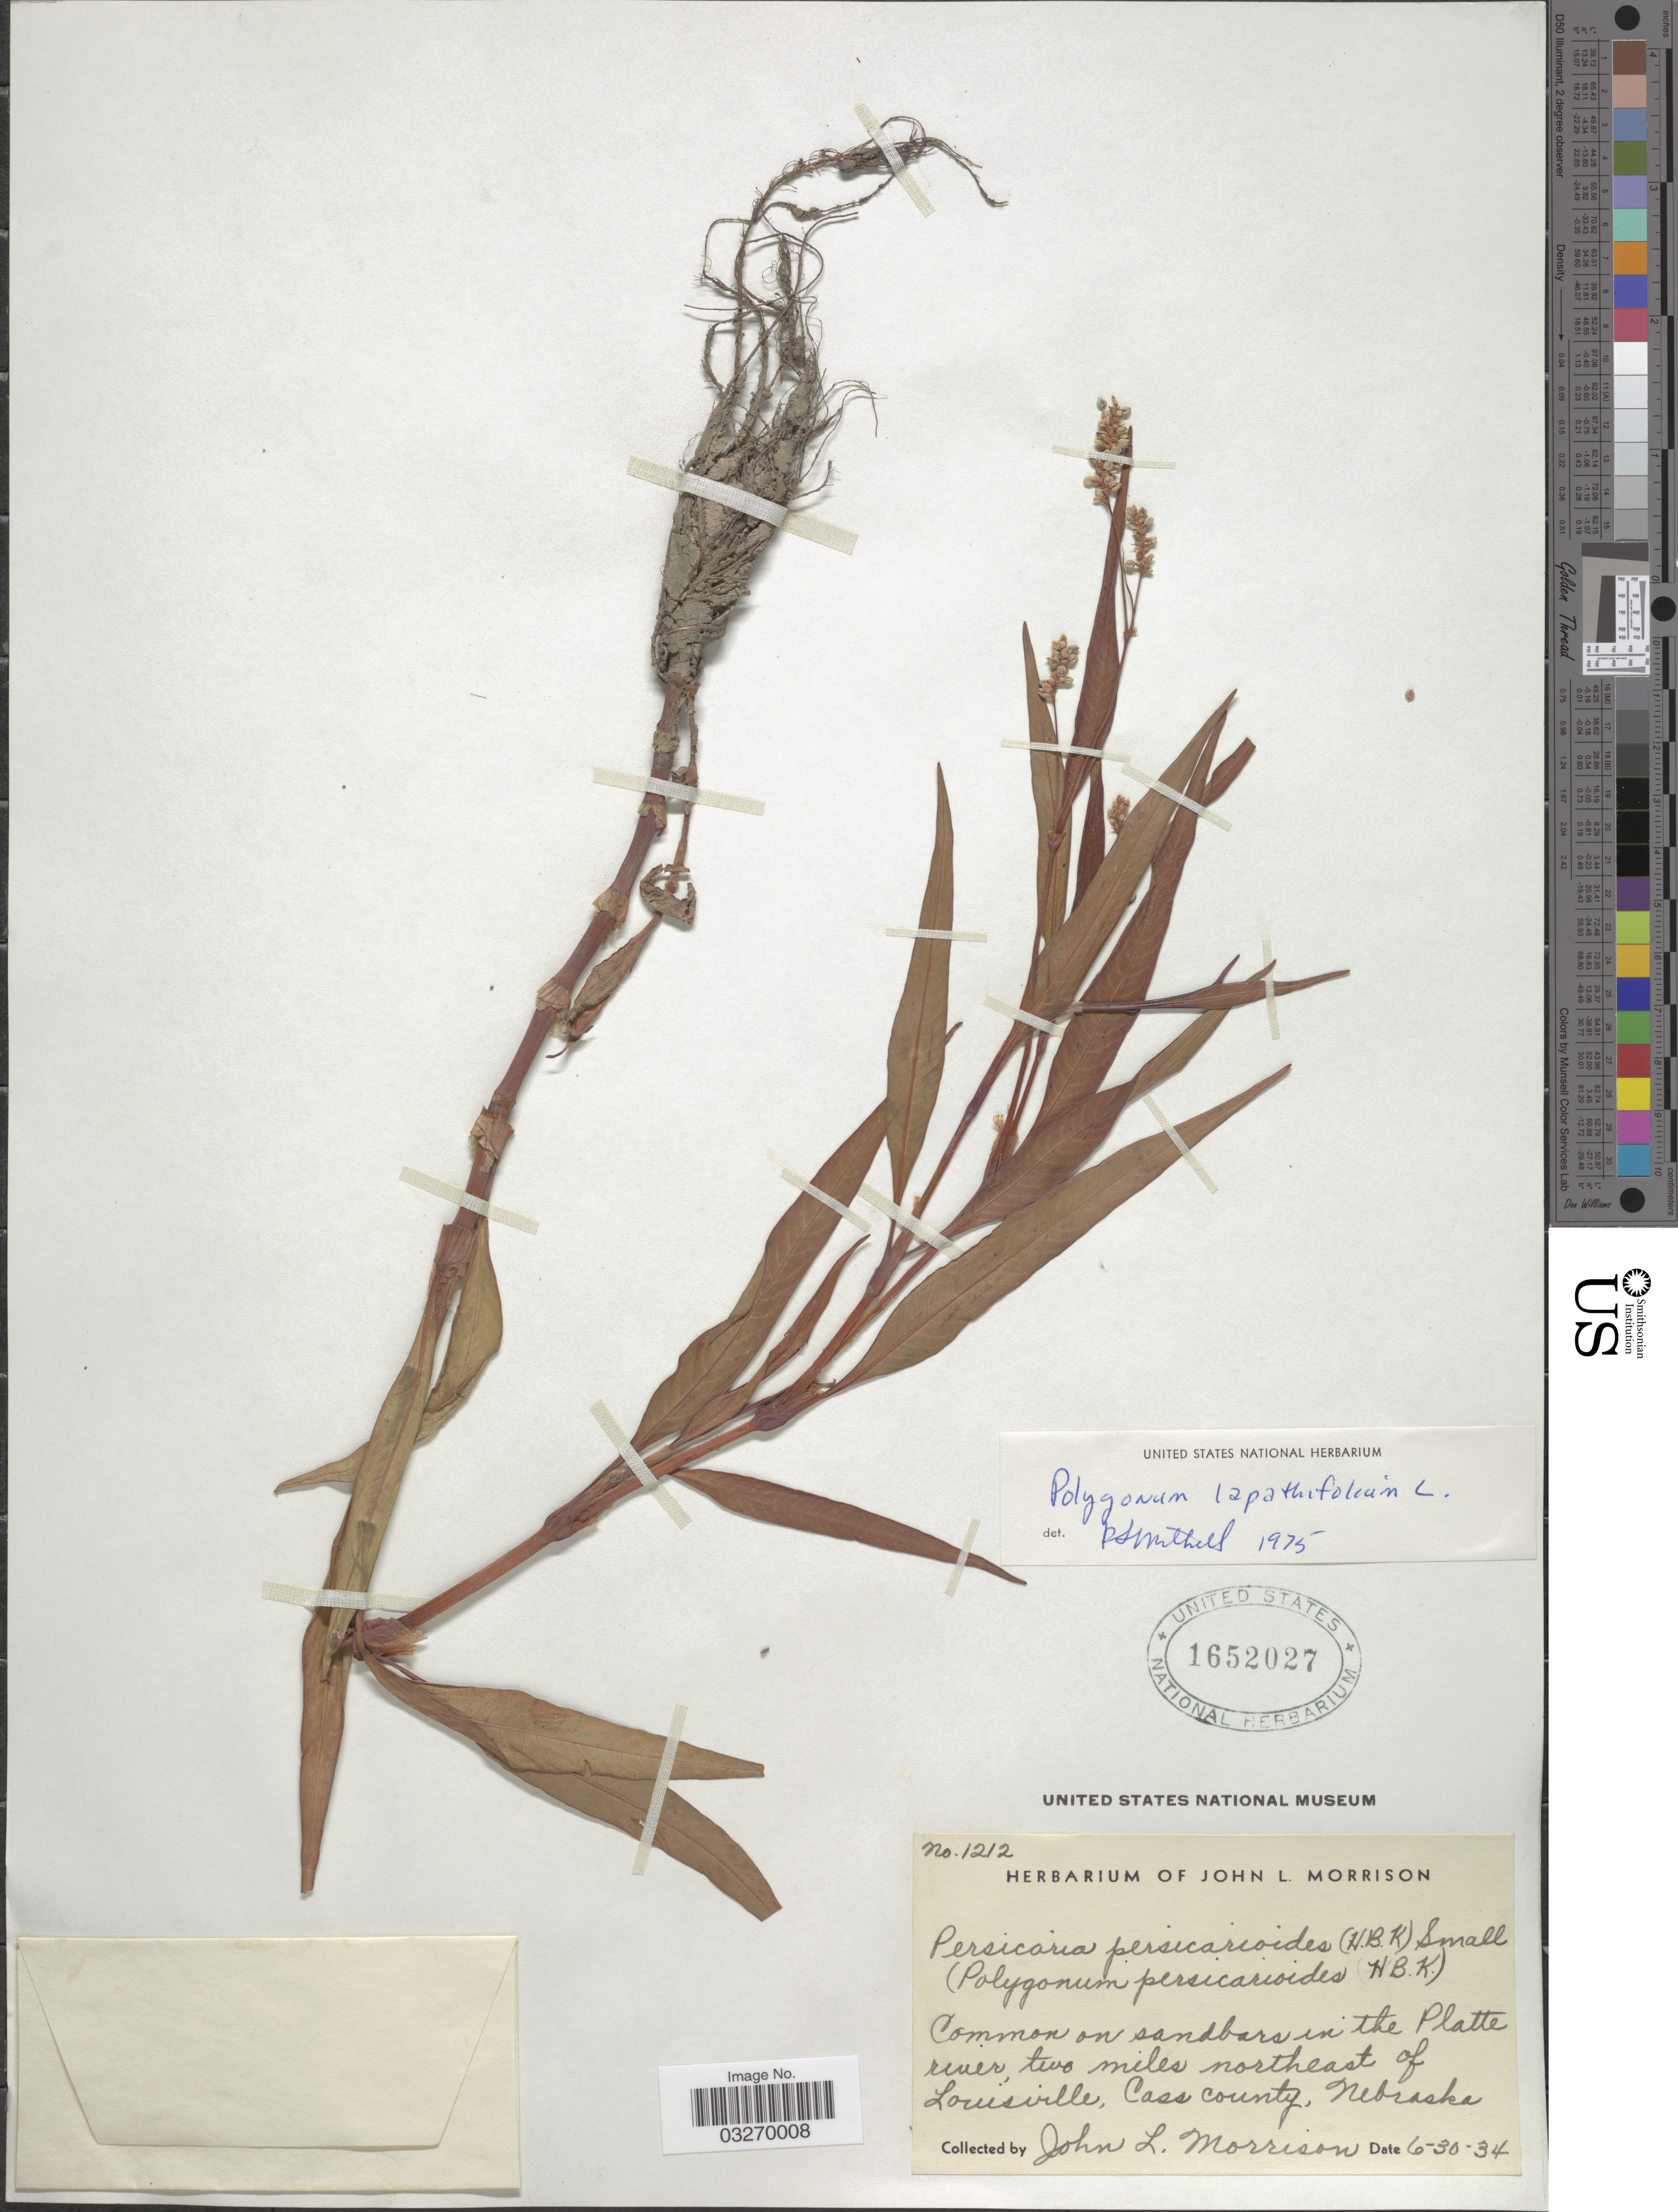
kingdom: Plantae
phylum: Tracheophyta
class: Magnoliopsida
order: Caryophyllales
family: Polygonaceae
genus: Persicaria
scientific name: Persicaria lapathifolia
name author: (L.) Delarbre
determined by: Atha, D. E.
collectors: J. Morrison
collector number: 1212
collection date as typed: Transcribed d/m/y: 30/6/34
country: United States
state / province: Nebraska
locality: In the Platte river, two miles northeast of Louisville, Cass County.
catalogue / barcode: US 1652027